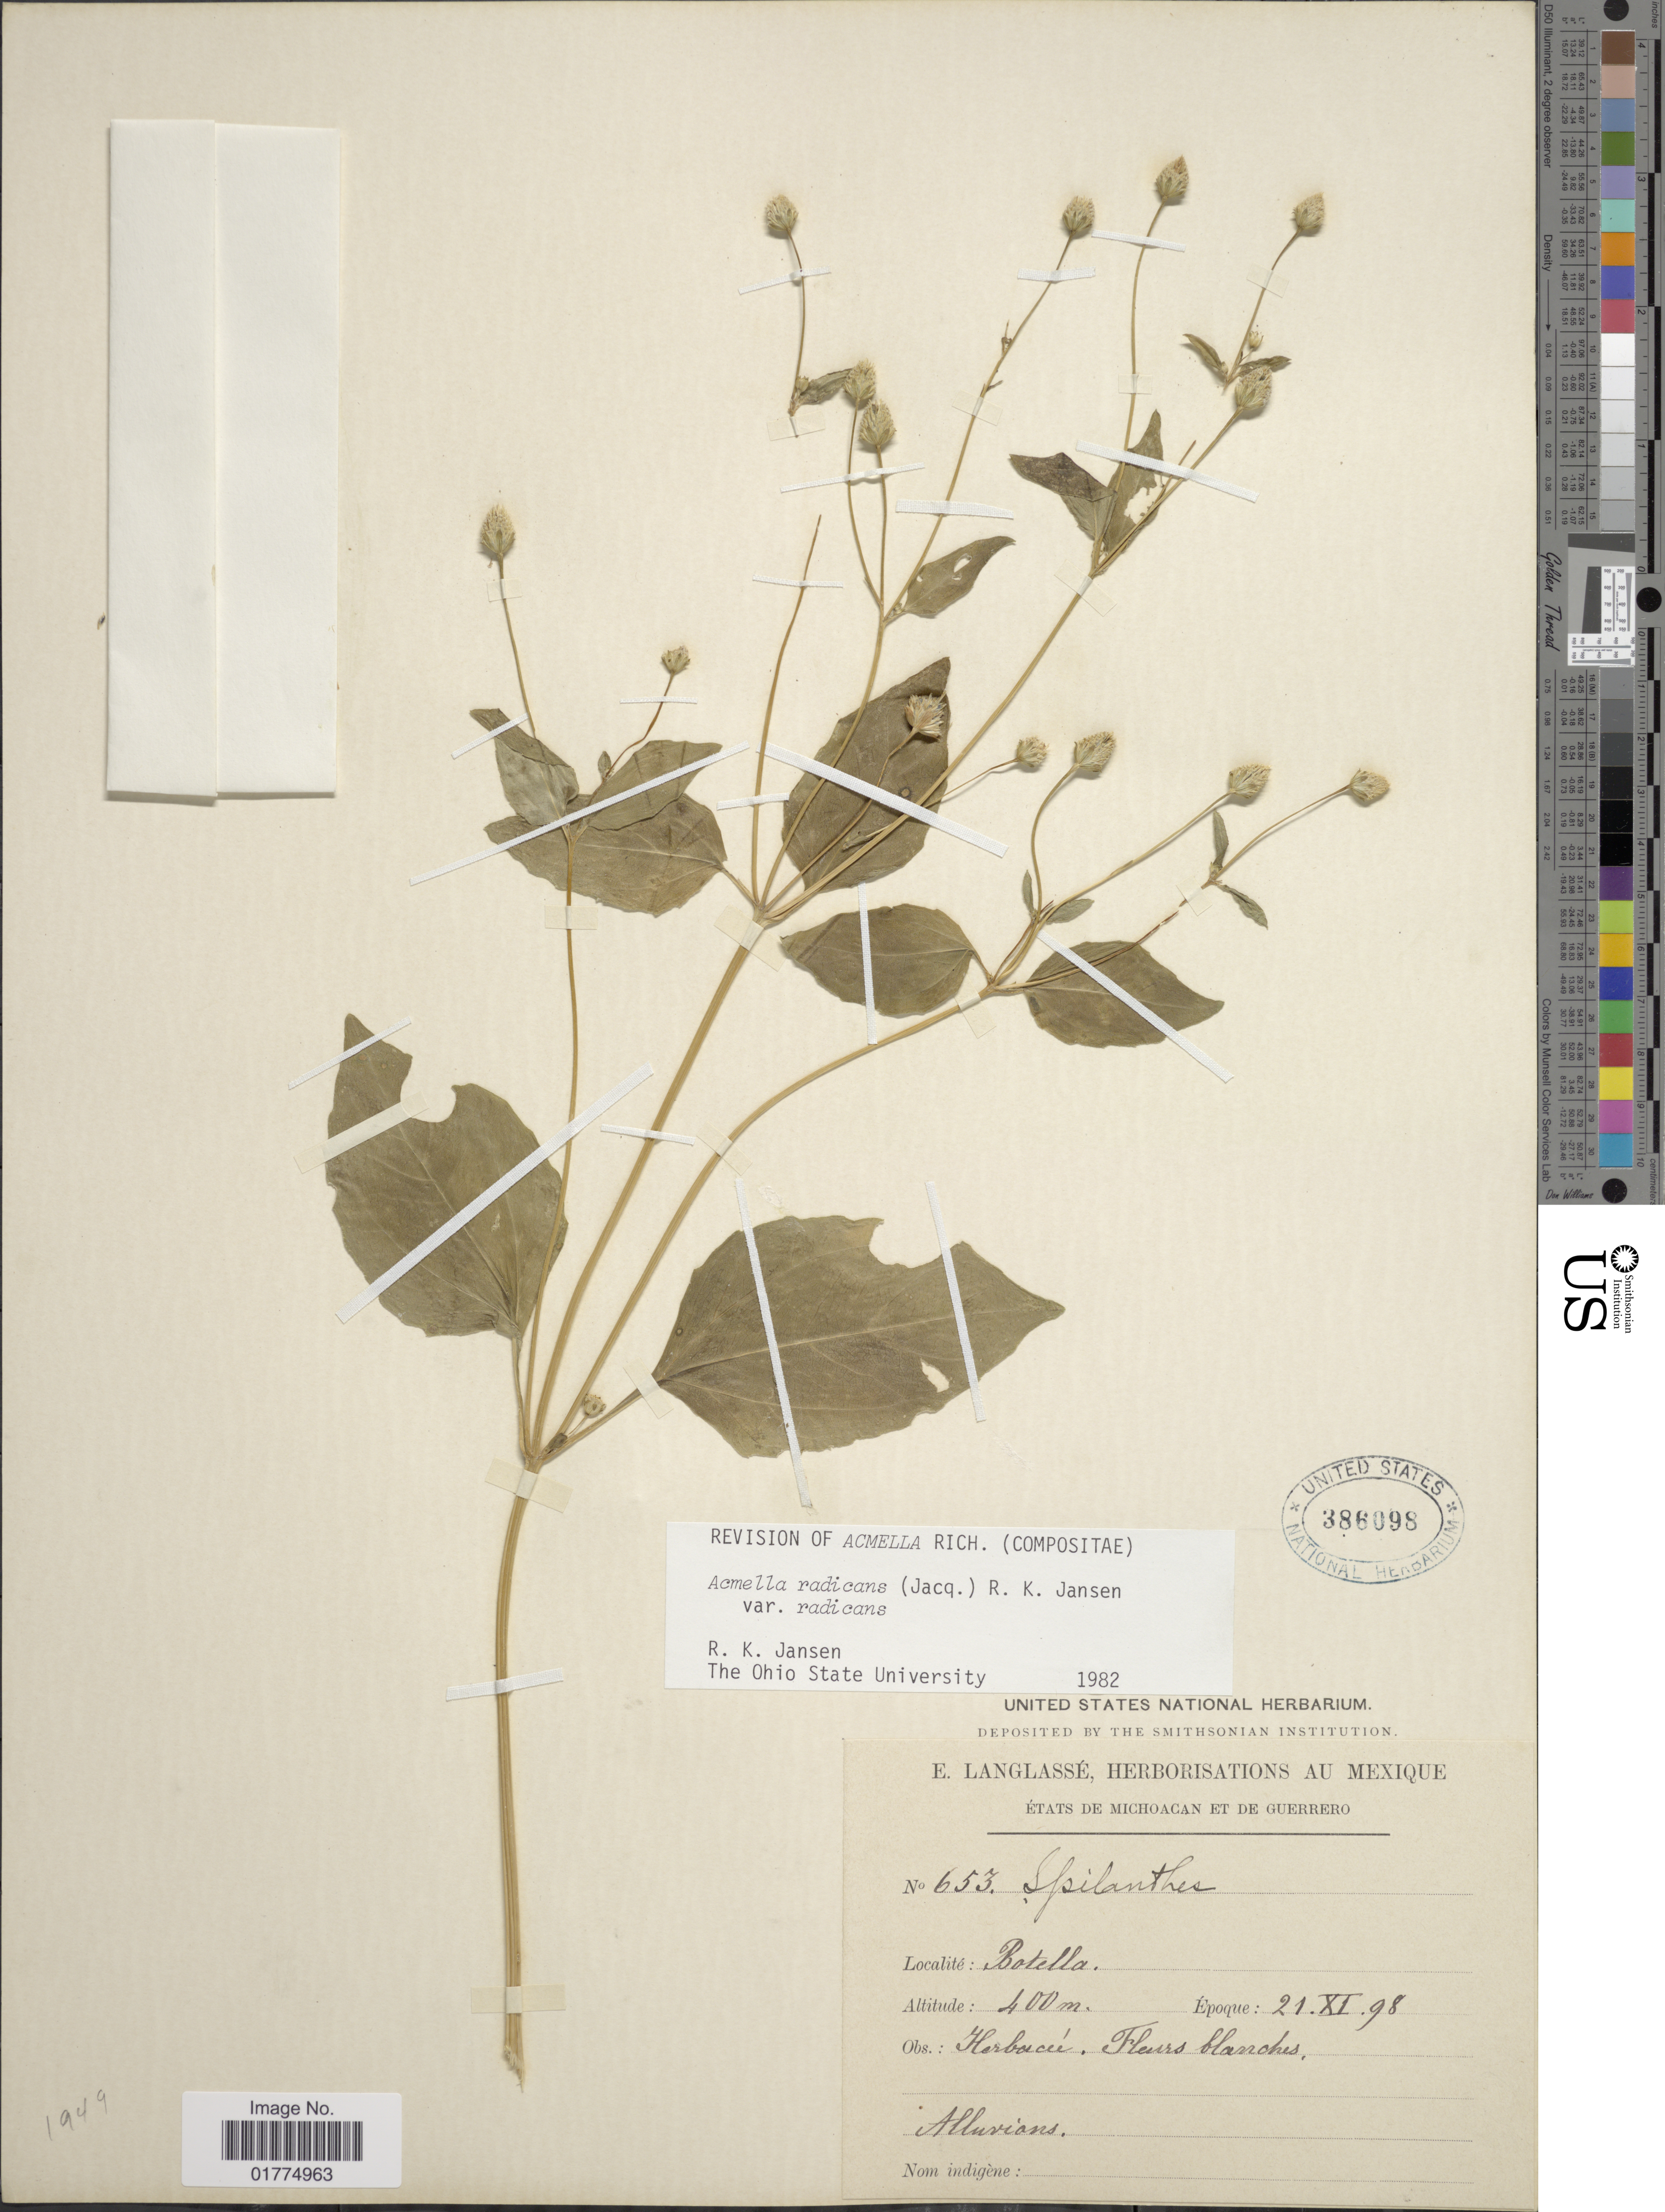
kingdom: Plantae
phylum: Tracheophyta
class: Magnoliopsida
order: Asterales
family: Asteraceae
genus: Acmella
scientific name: Acmella radicans var. radicans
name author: (Jacq.) R.K. Jansen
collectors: E. Langlassé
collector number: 653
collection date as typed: Transcribed d/m/y: 21/11/98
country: Mexico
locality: États de Michoacan et de Guerrero. Botella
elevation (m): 400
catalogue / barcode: US 386098